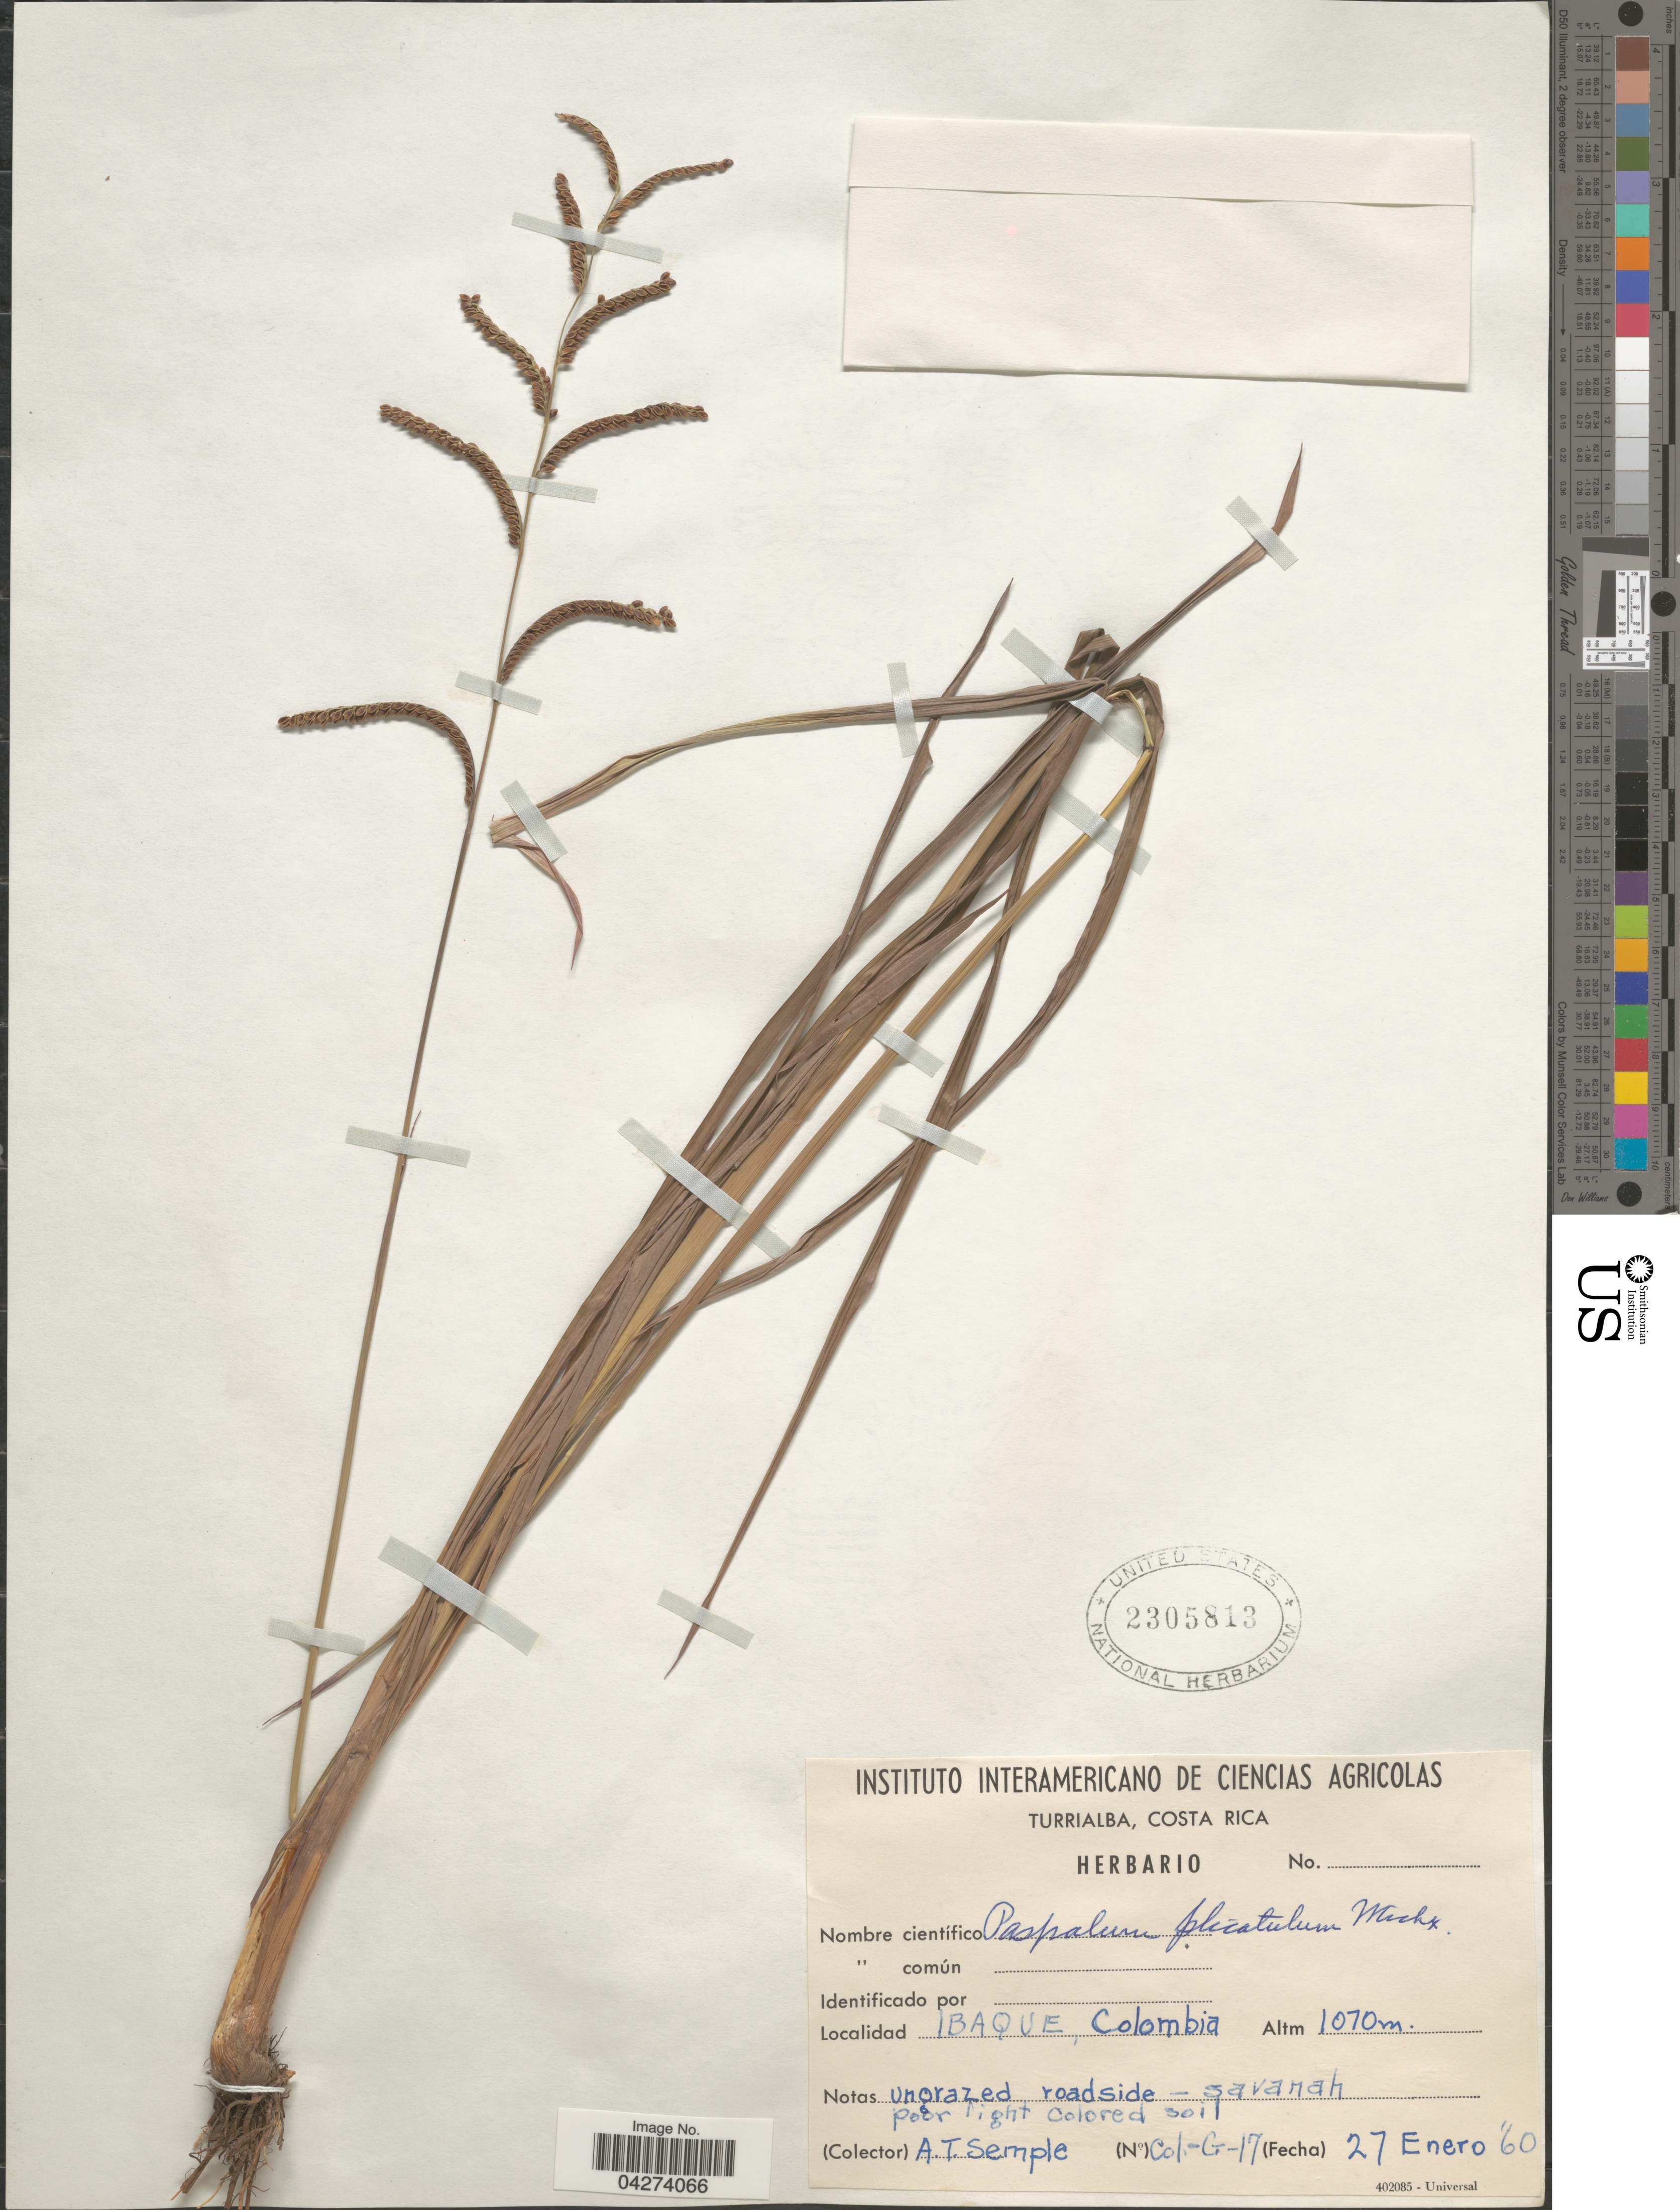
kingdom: Plantae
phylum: Tracheophyta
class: Liliopsida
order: Poales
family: Poaceae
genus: Paspalum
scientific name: Paspalum plicatulum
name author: Michx.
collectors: A. Semple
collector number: Col.-G-17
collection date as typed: Transcribed d/m/y: 27/1/60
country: Colombia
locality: Ibaque.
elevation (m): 1070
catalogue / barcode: US 2305813